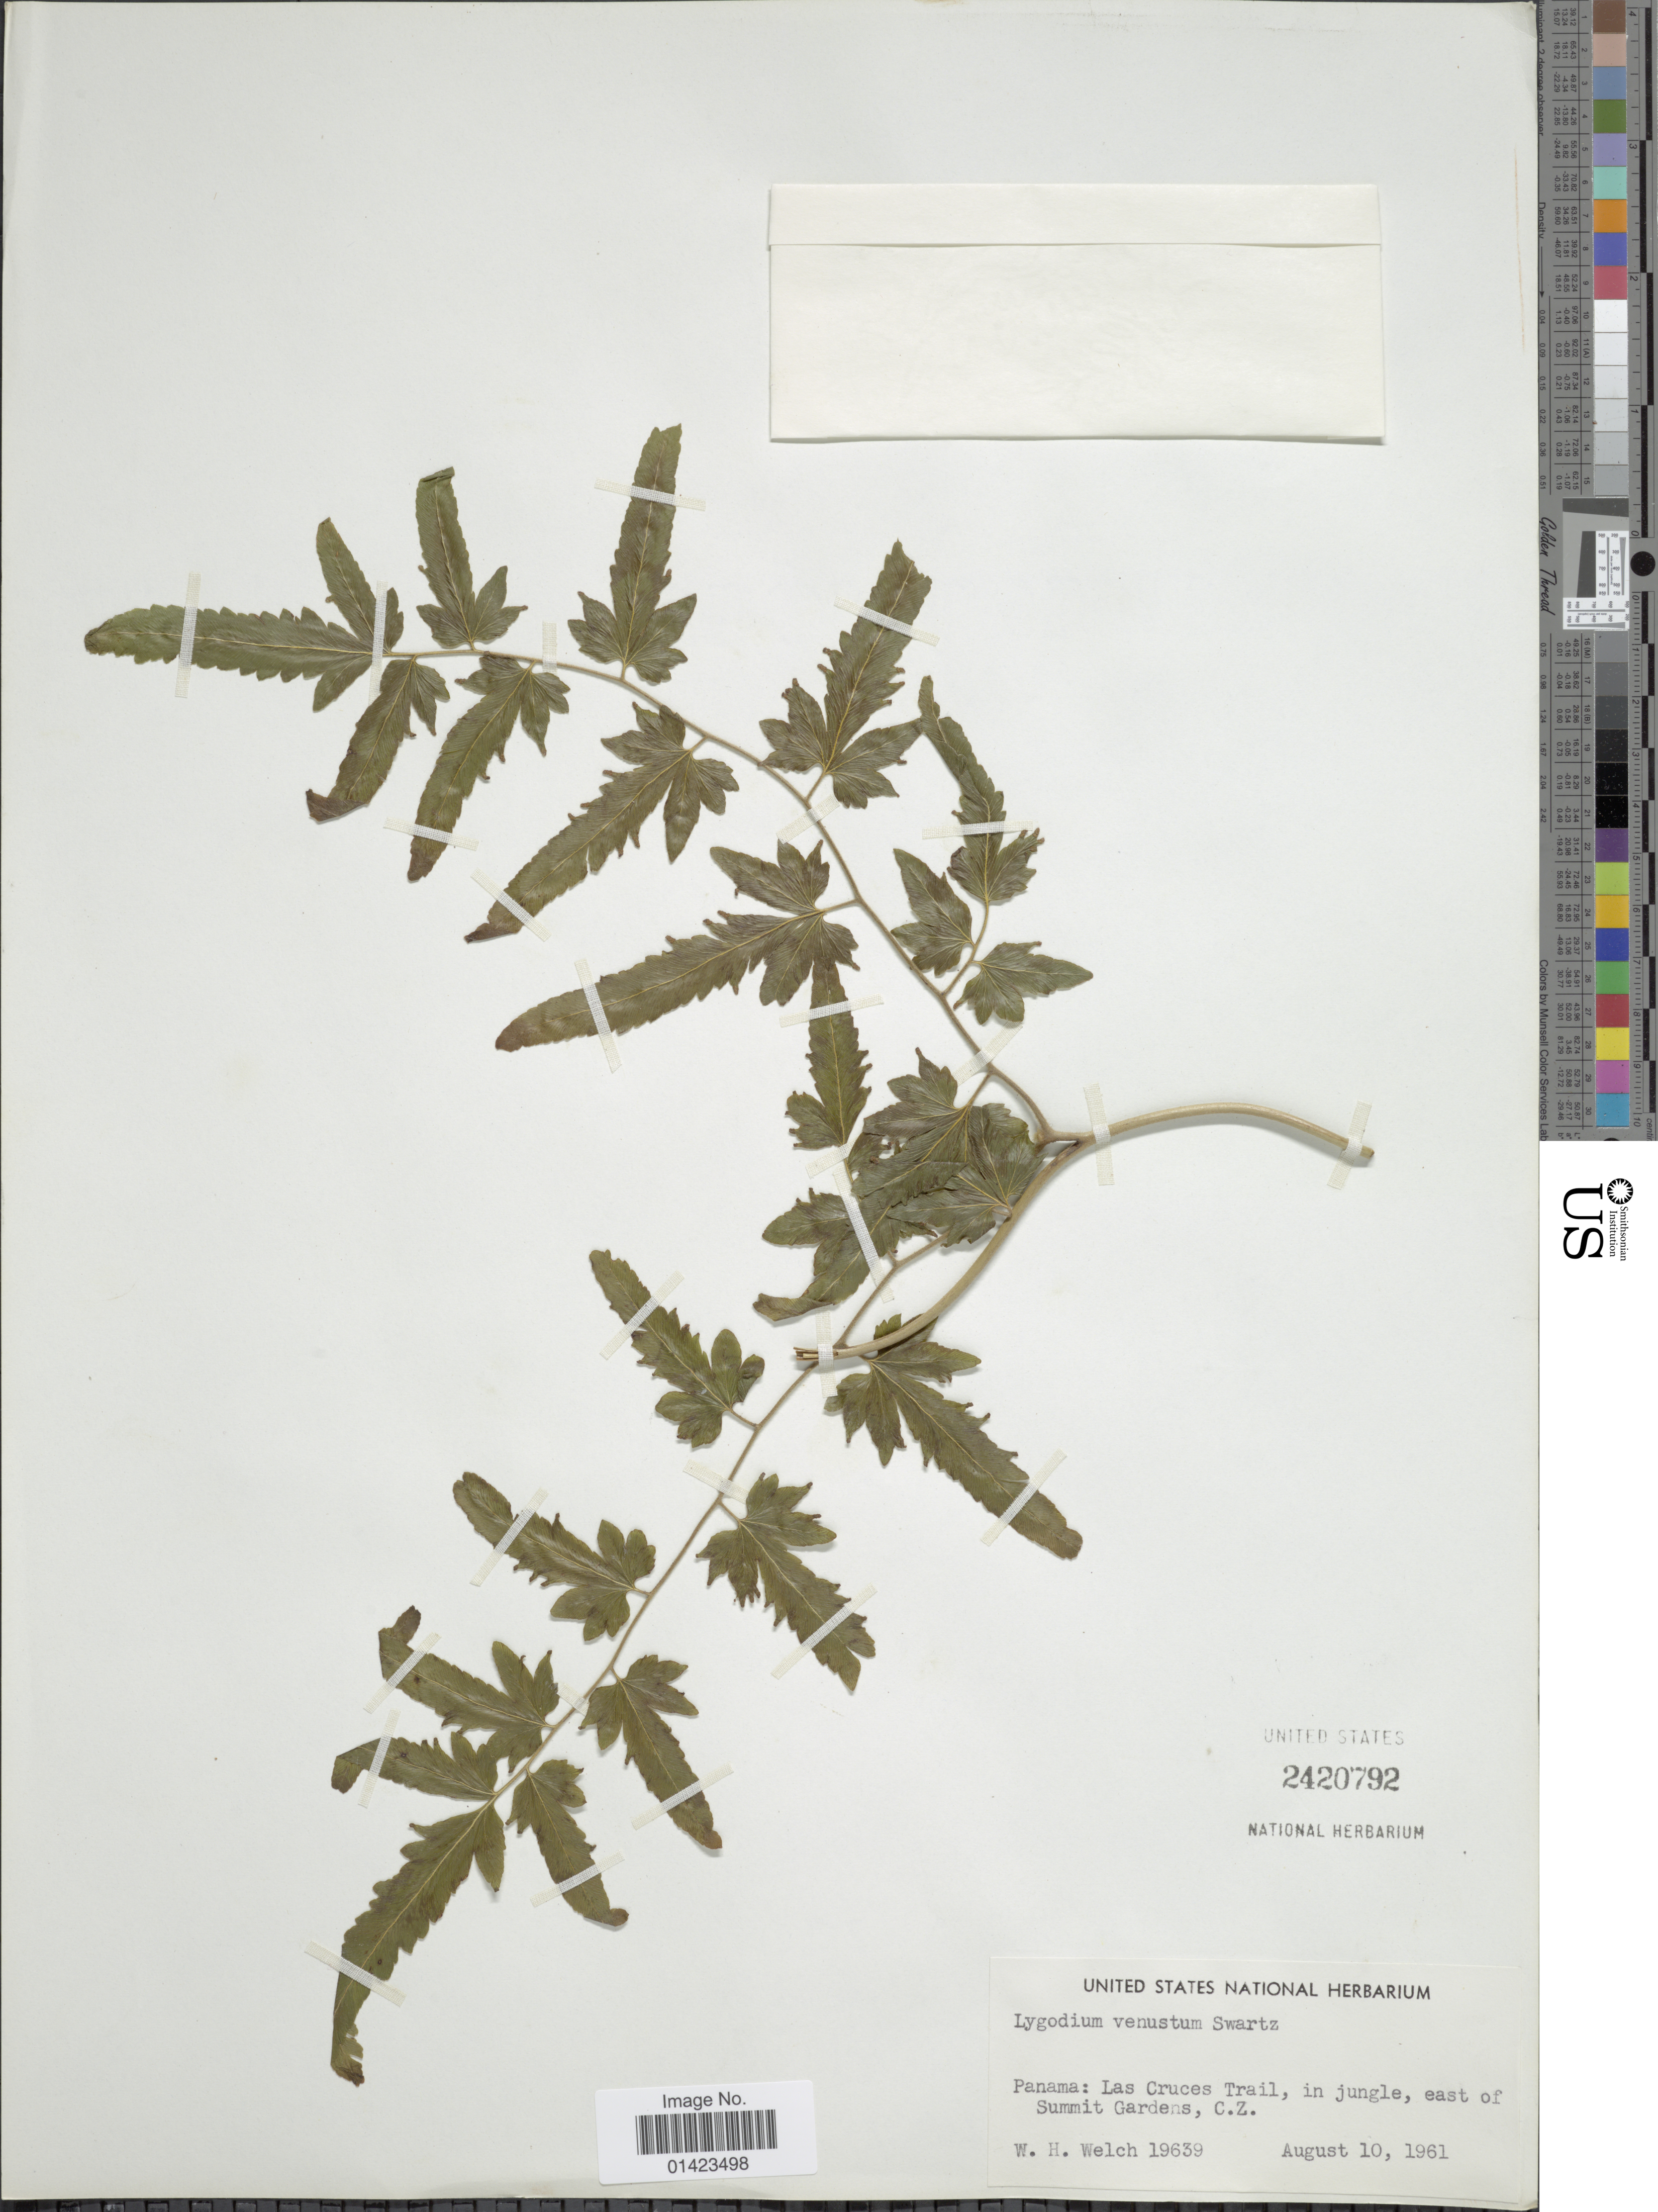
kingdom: Plantae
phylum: Tracheophyta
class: Polypodiopsida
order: Schizaeales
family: Lygodiaceae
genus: Lygodium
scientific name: Lygodium venustum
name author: Sw.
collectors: W. H. Welch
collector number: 19639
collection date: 1961-08-10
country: Panama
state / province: Panamá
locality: Panama: Las Cruces Trail, in jungle, east of Summit Gardens, C.Z.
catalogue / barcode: US 2420792